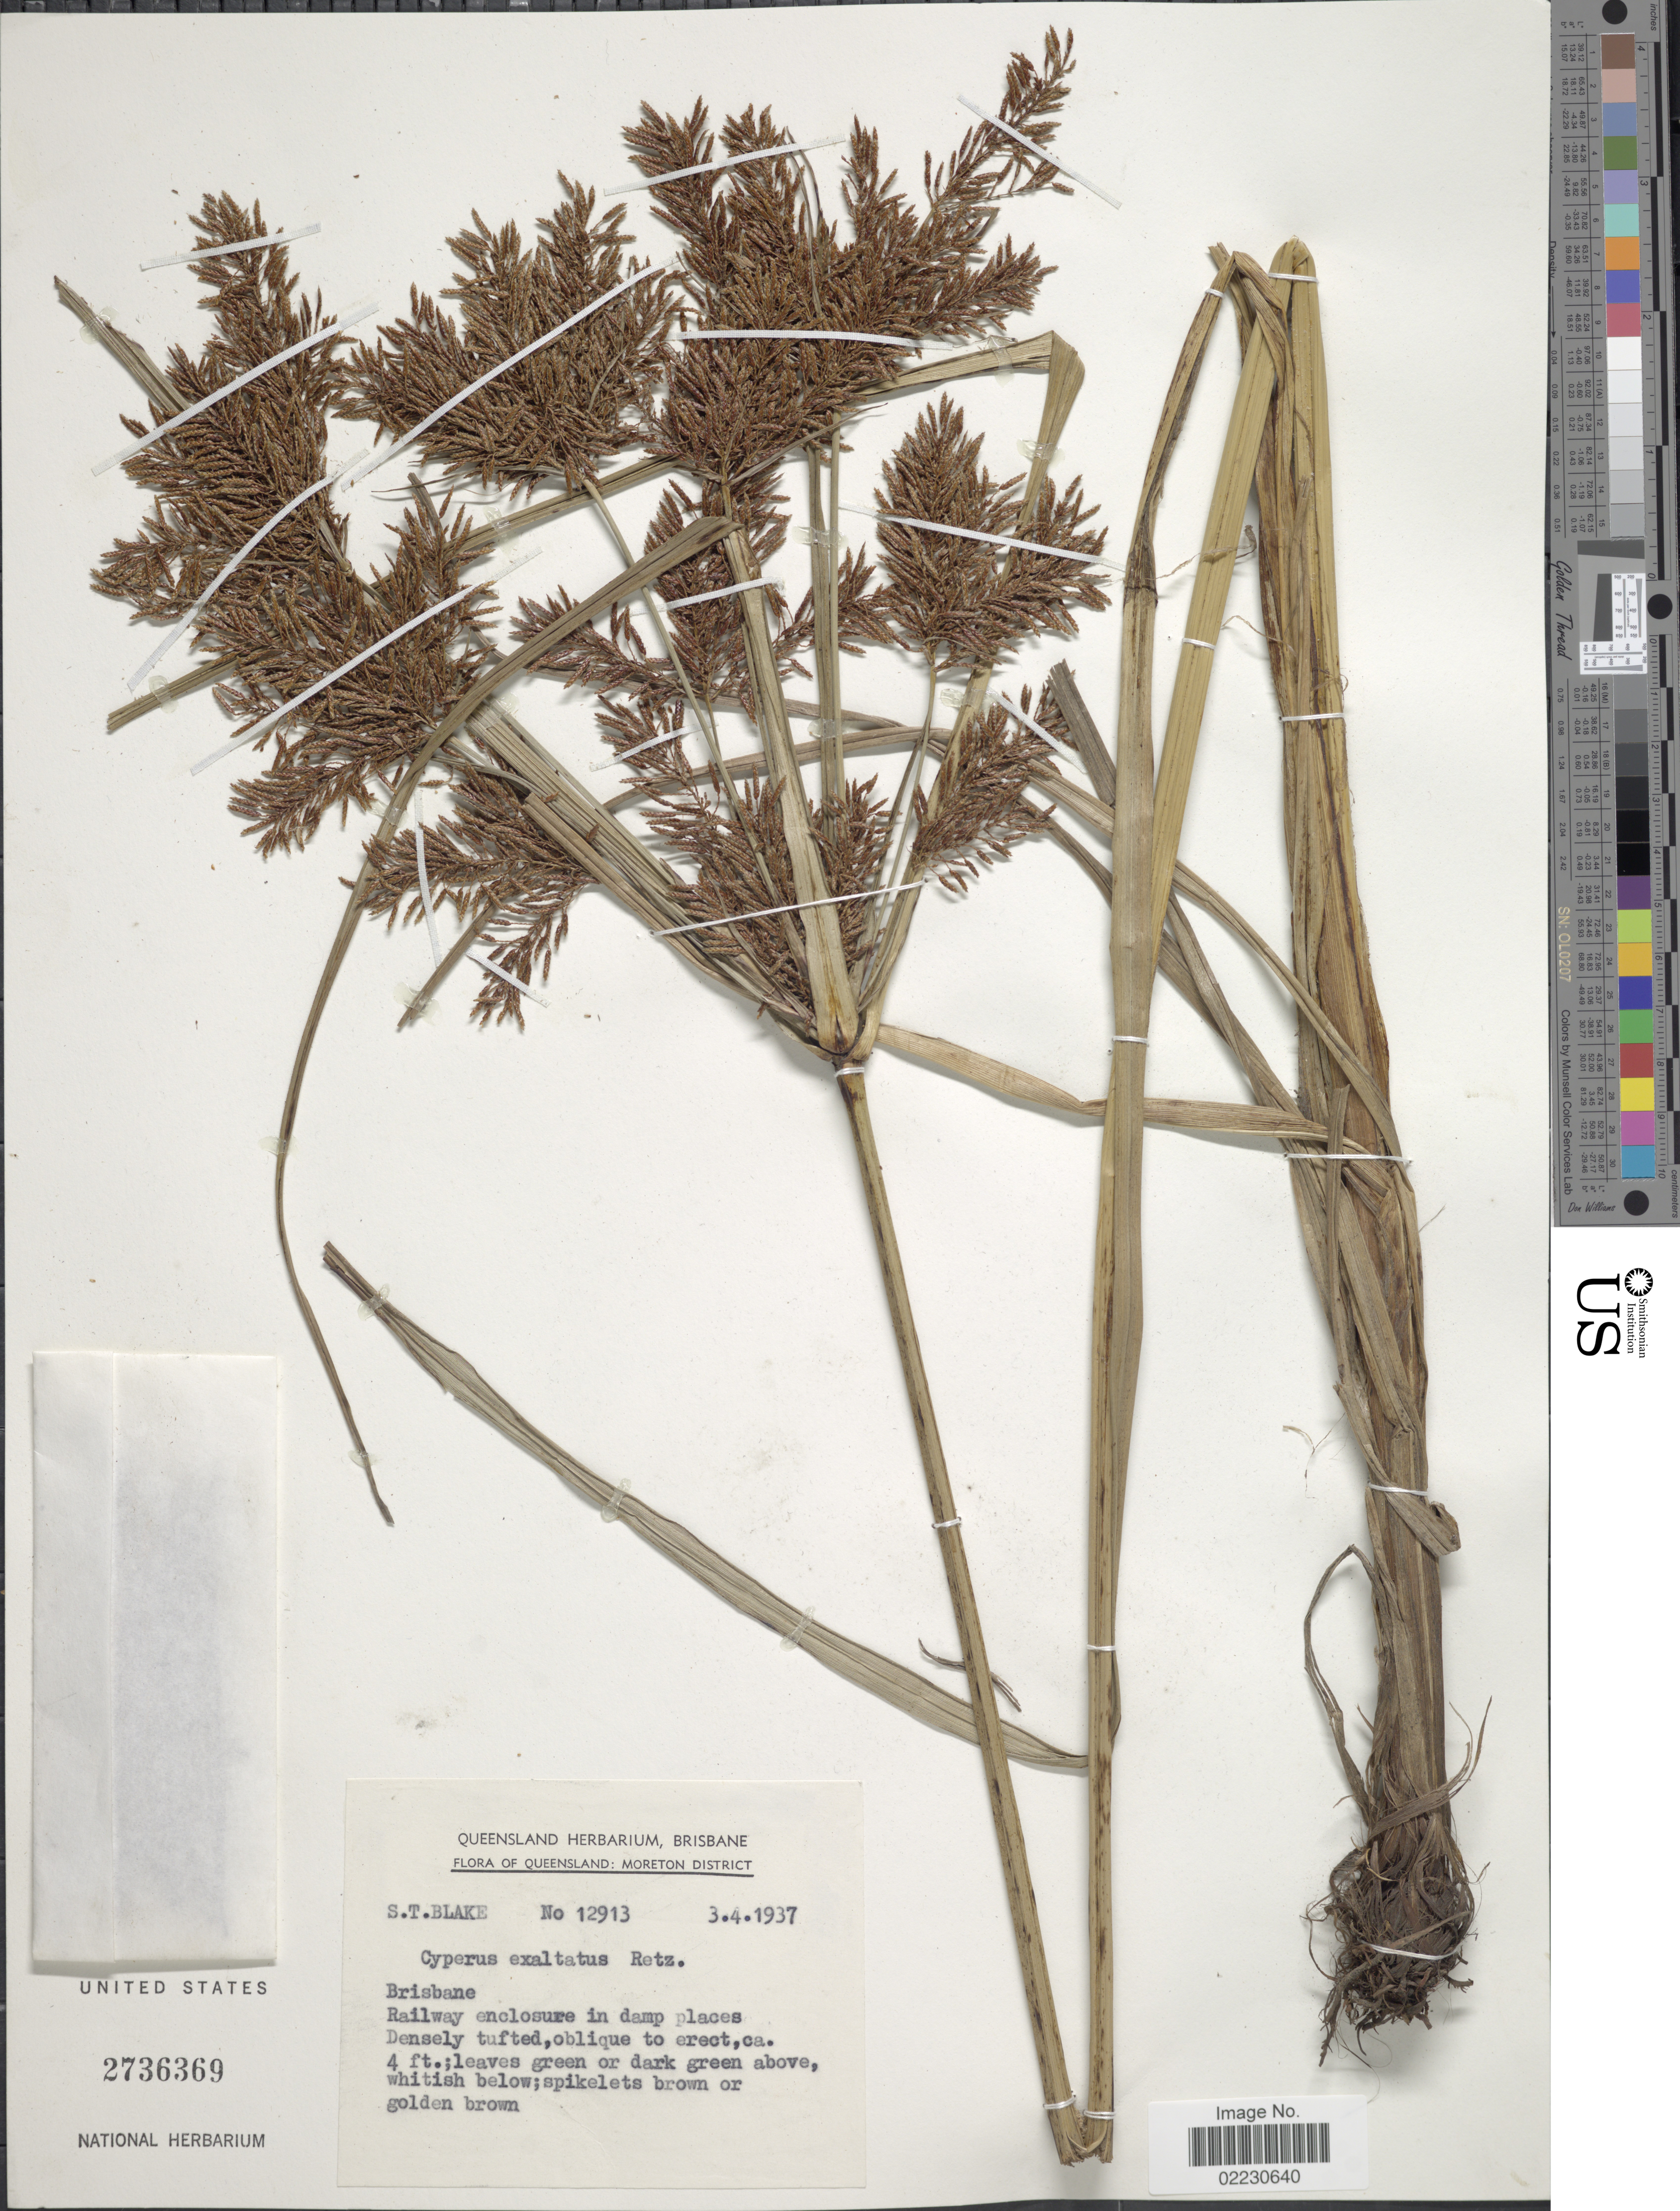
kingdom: Plantae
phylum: Tracheophyta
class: Liliopsida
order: Poales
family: Cyperaceae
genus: Cyperus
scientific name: Cyperus exaltatus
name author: Retz.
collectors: S. T. Blake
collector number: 12913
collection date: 1937-04-03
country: Australia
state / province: Queensland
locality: Moreton District. Brisbane. Railway enclosure in damp places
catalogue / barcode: US 2736369